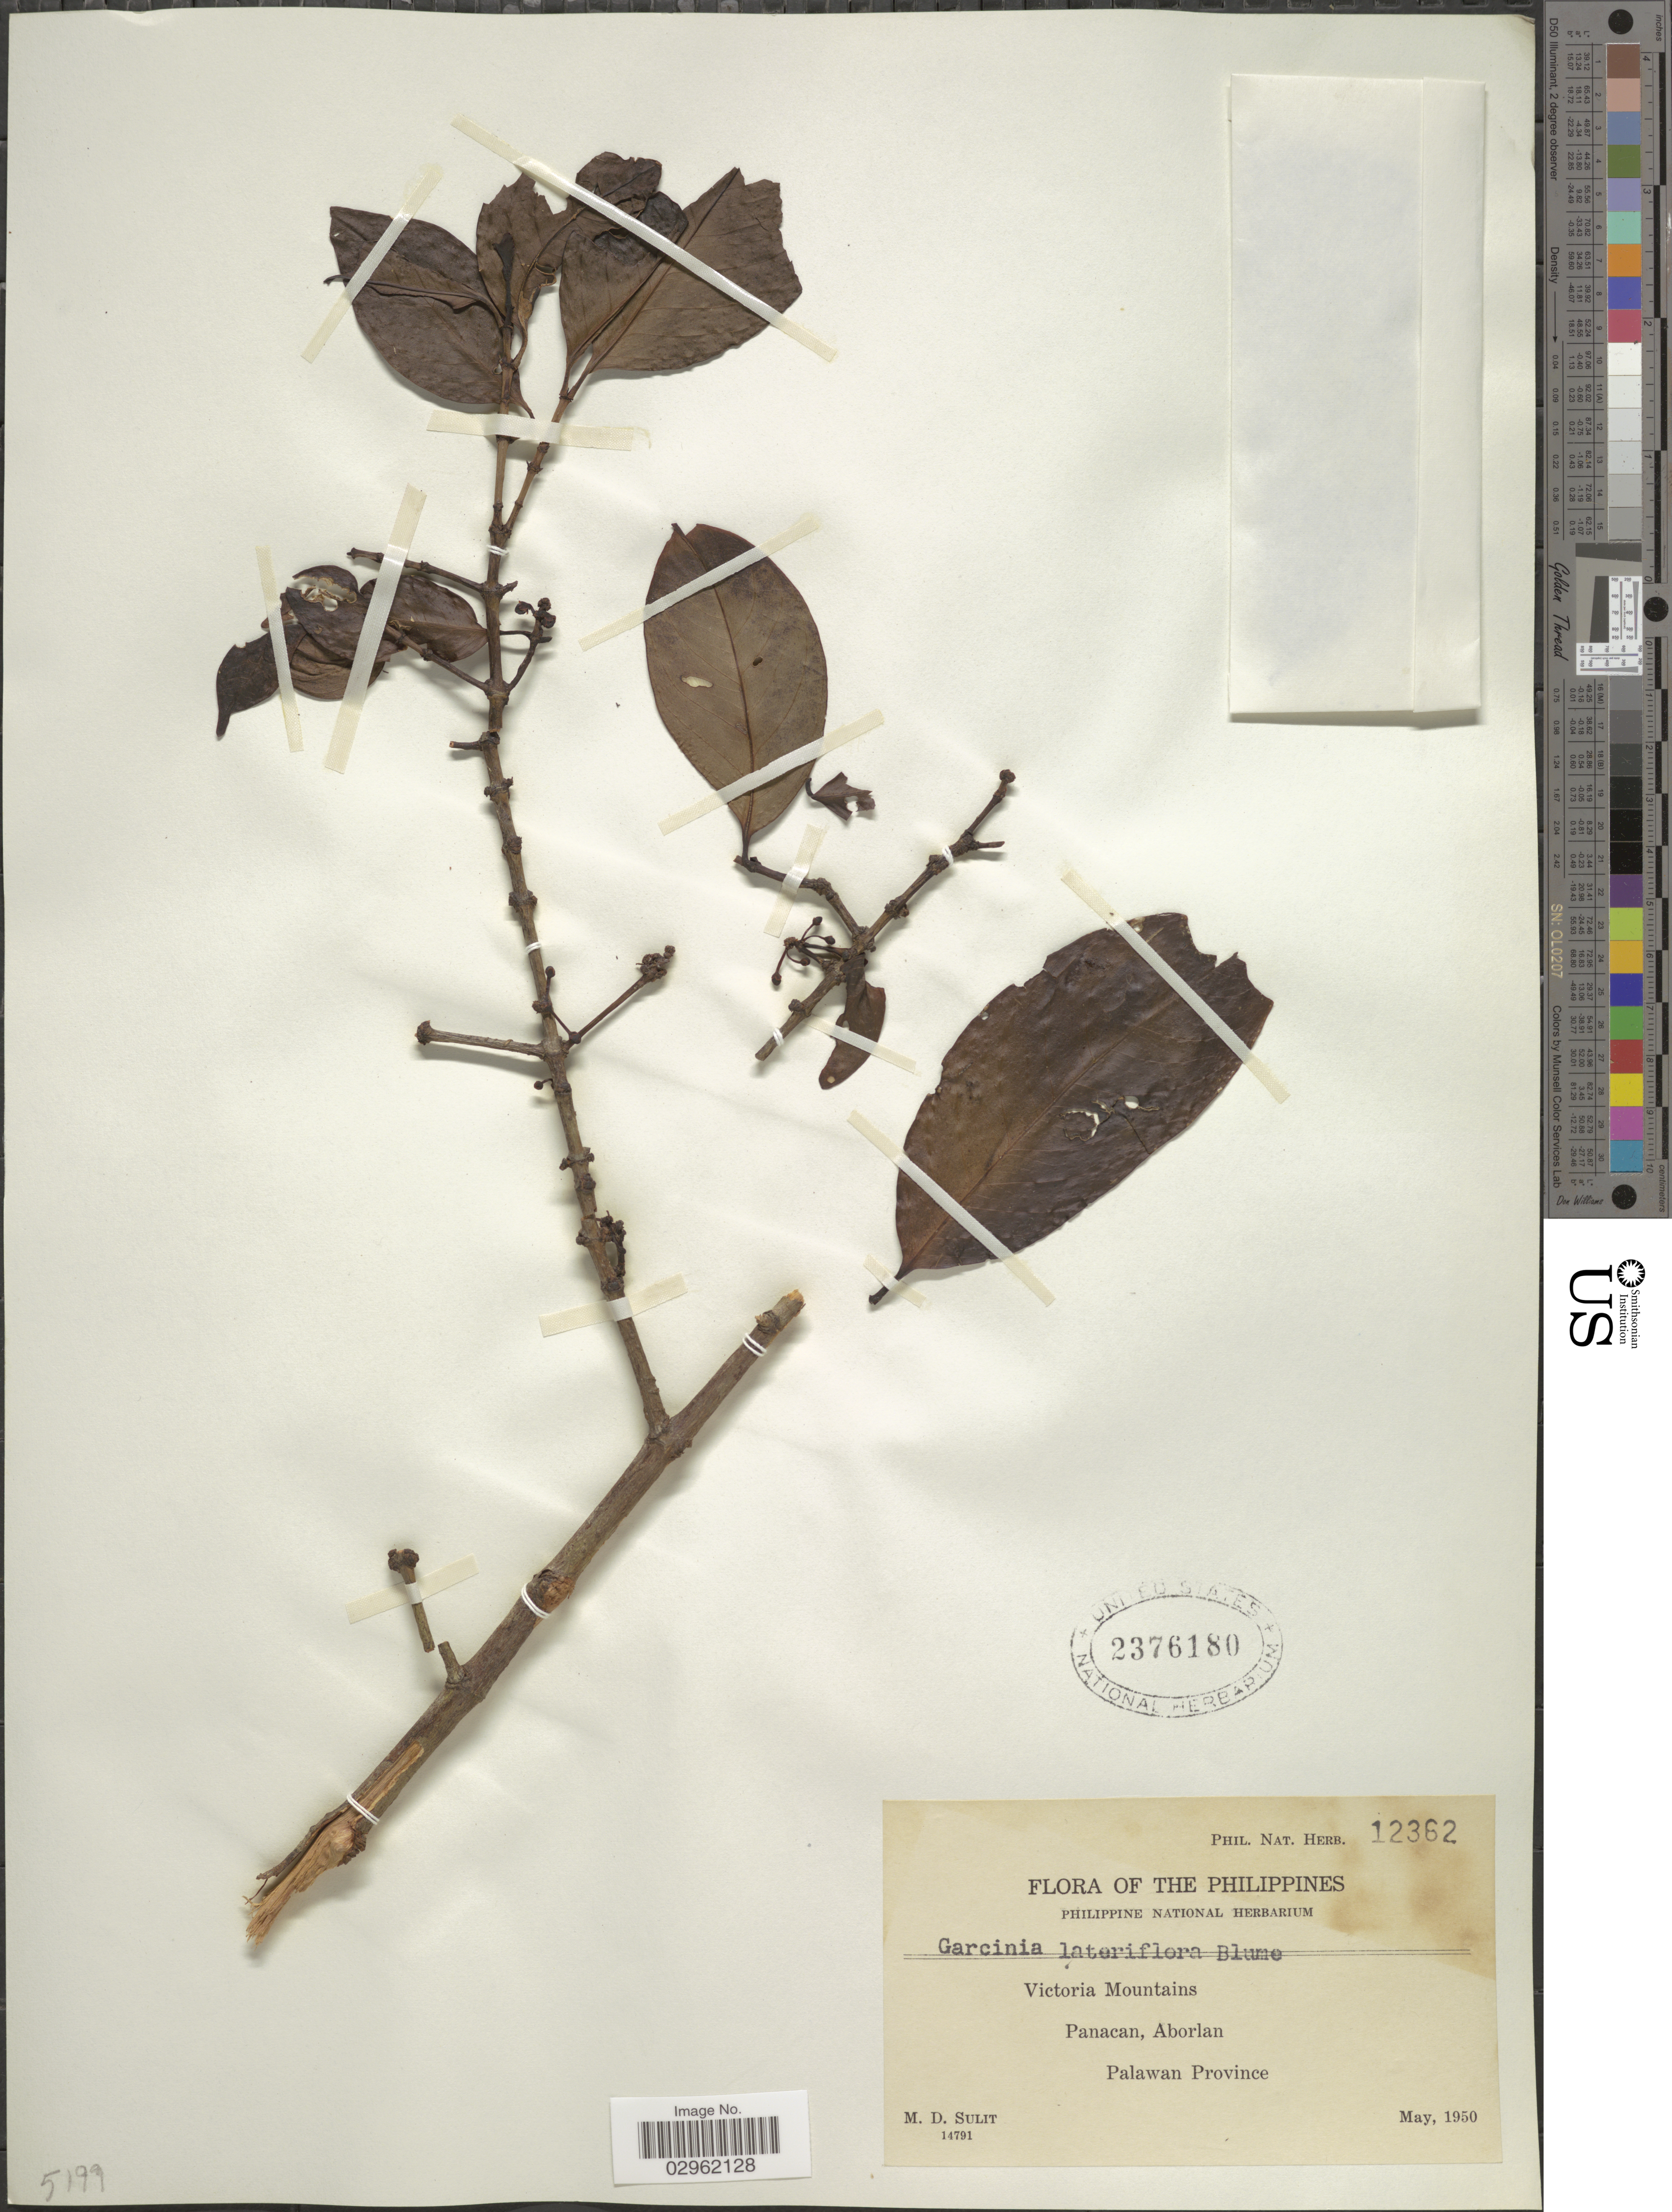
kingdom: Plantae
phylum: Tracheophyta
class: Magnoliopsida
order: Malpighiales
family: Clusiaceae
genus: Garcinia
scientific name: Garcinia lateriflora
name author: Blume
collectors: M. Sulit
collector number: Phil. Nat. Herb. 12362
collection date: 1950-05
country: Philippines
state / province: Mimaropa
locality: Victoria Mountains. Panacan, Aborlan. Palawan Province.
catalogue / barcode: US 2376180